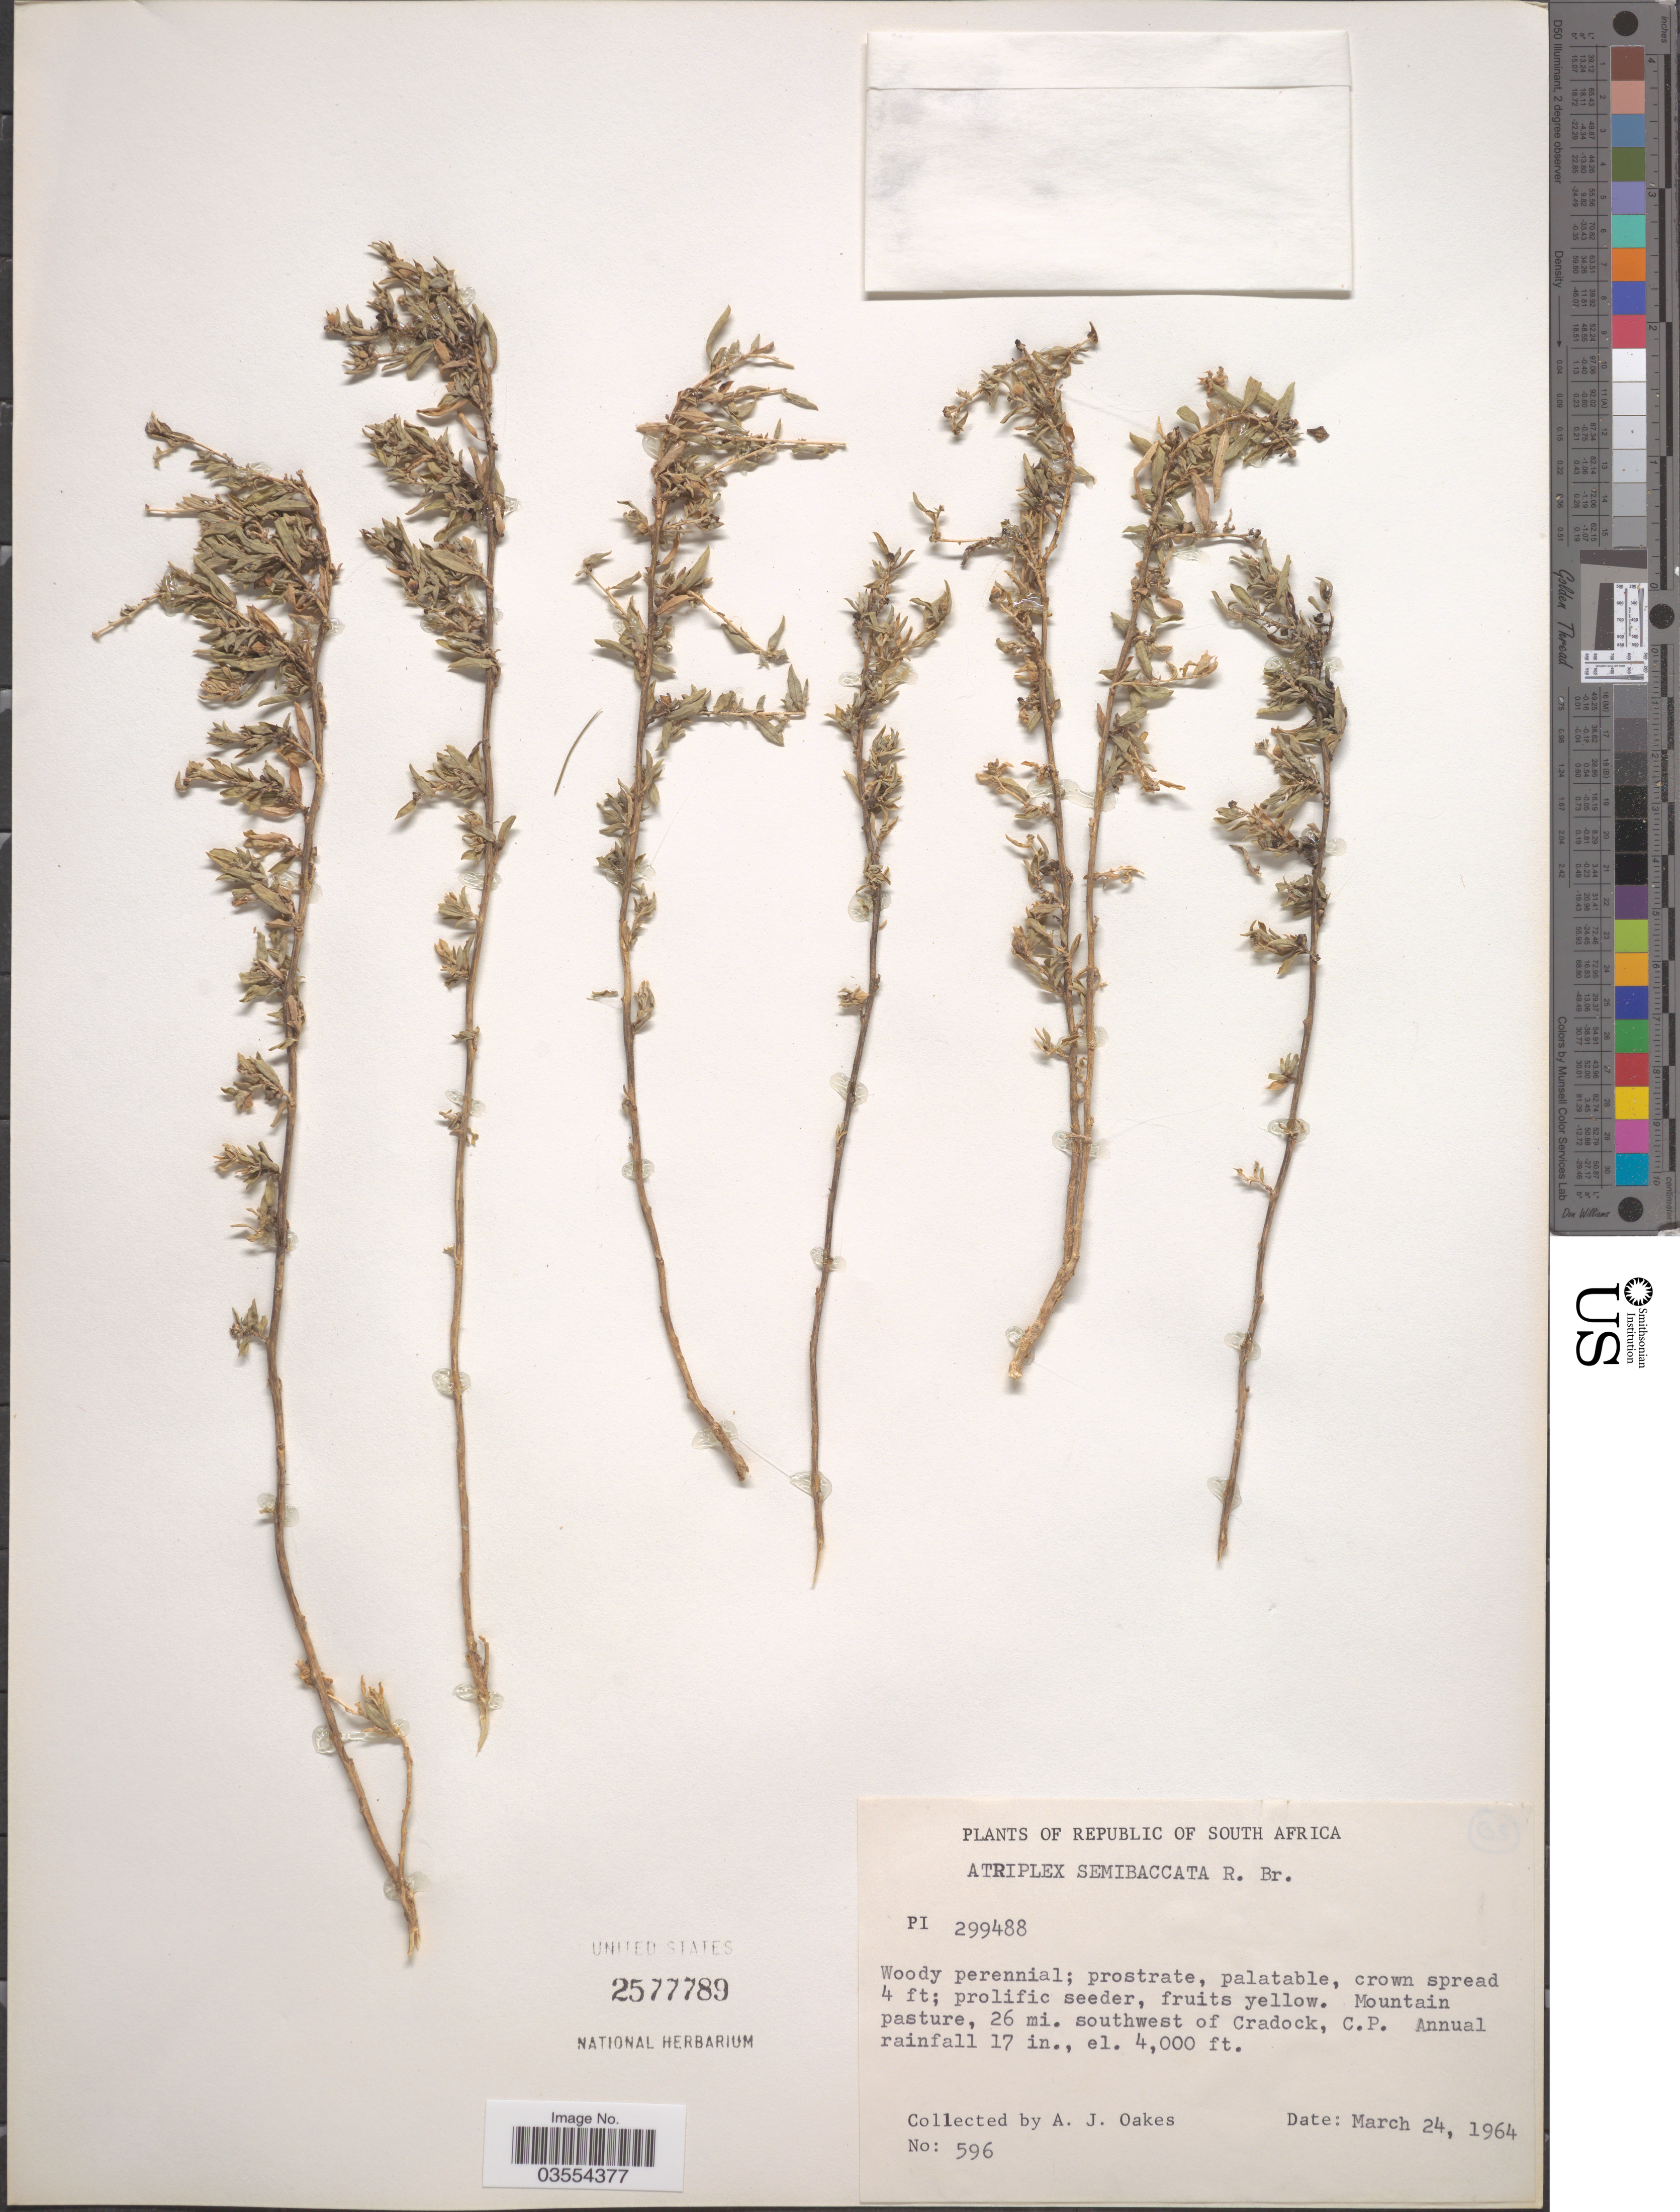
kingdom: Plantae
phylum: Tracheophyta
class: Magnoliopsida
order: Caryophyllales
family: Amaranthaceae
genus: Atriplex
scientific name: Atriplex semibaccata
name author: R. Br.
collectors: A. Oakes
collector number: PI299488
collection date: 1964-03-24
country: South Africa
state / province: Eastern Cape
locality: Mountain pasture, 26 mi. southwest of Cradock, C.P.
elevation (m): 1219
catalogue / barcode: US 2577789